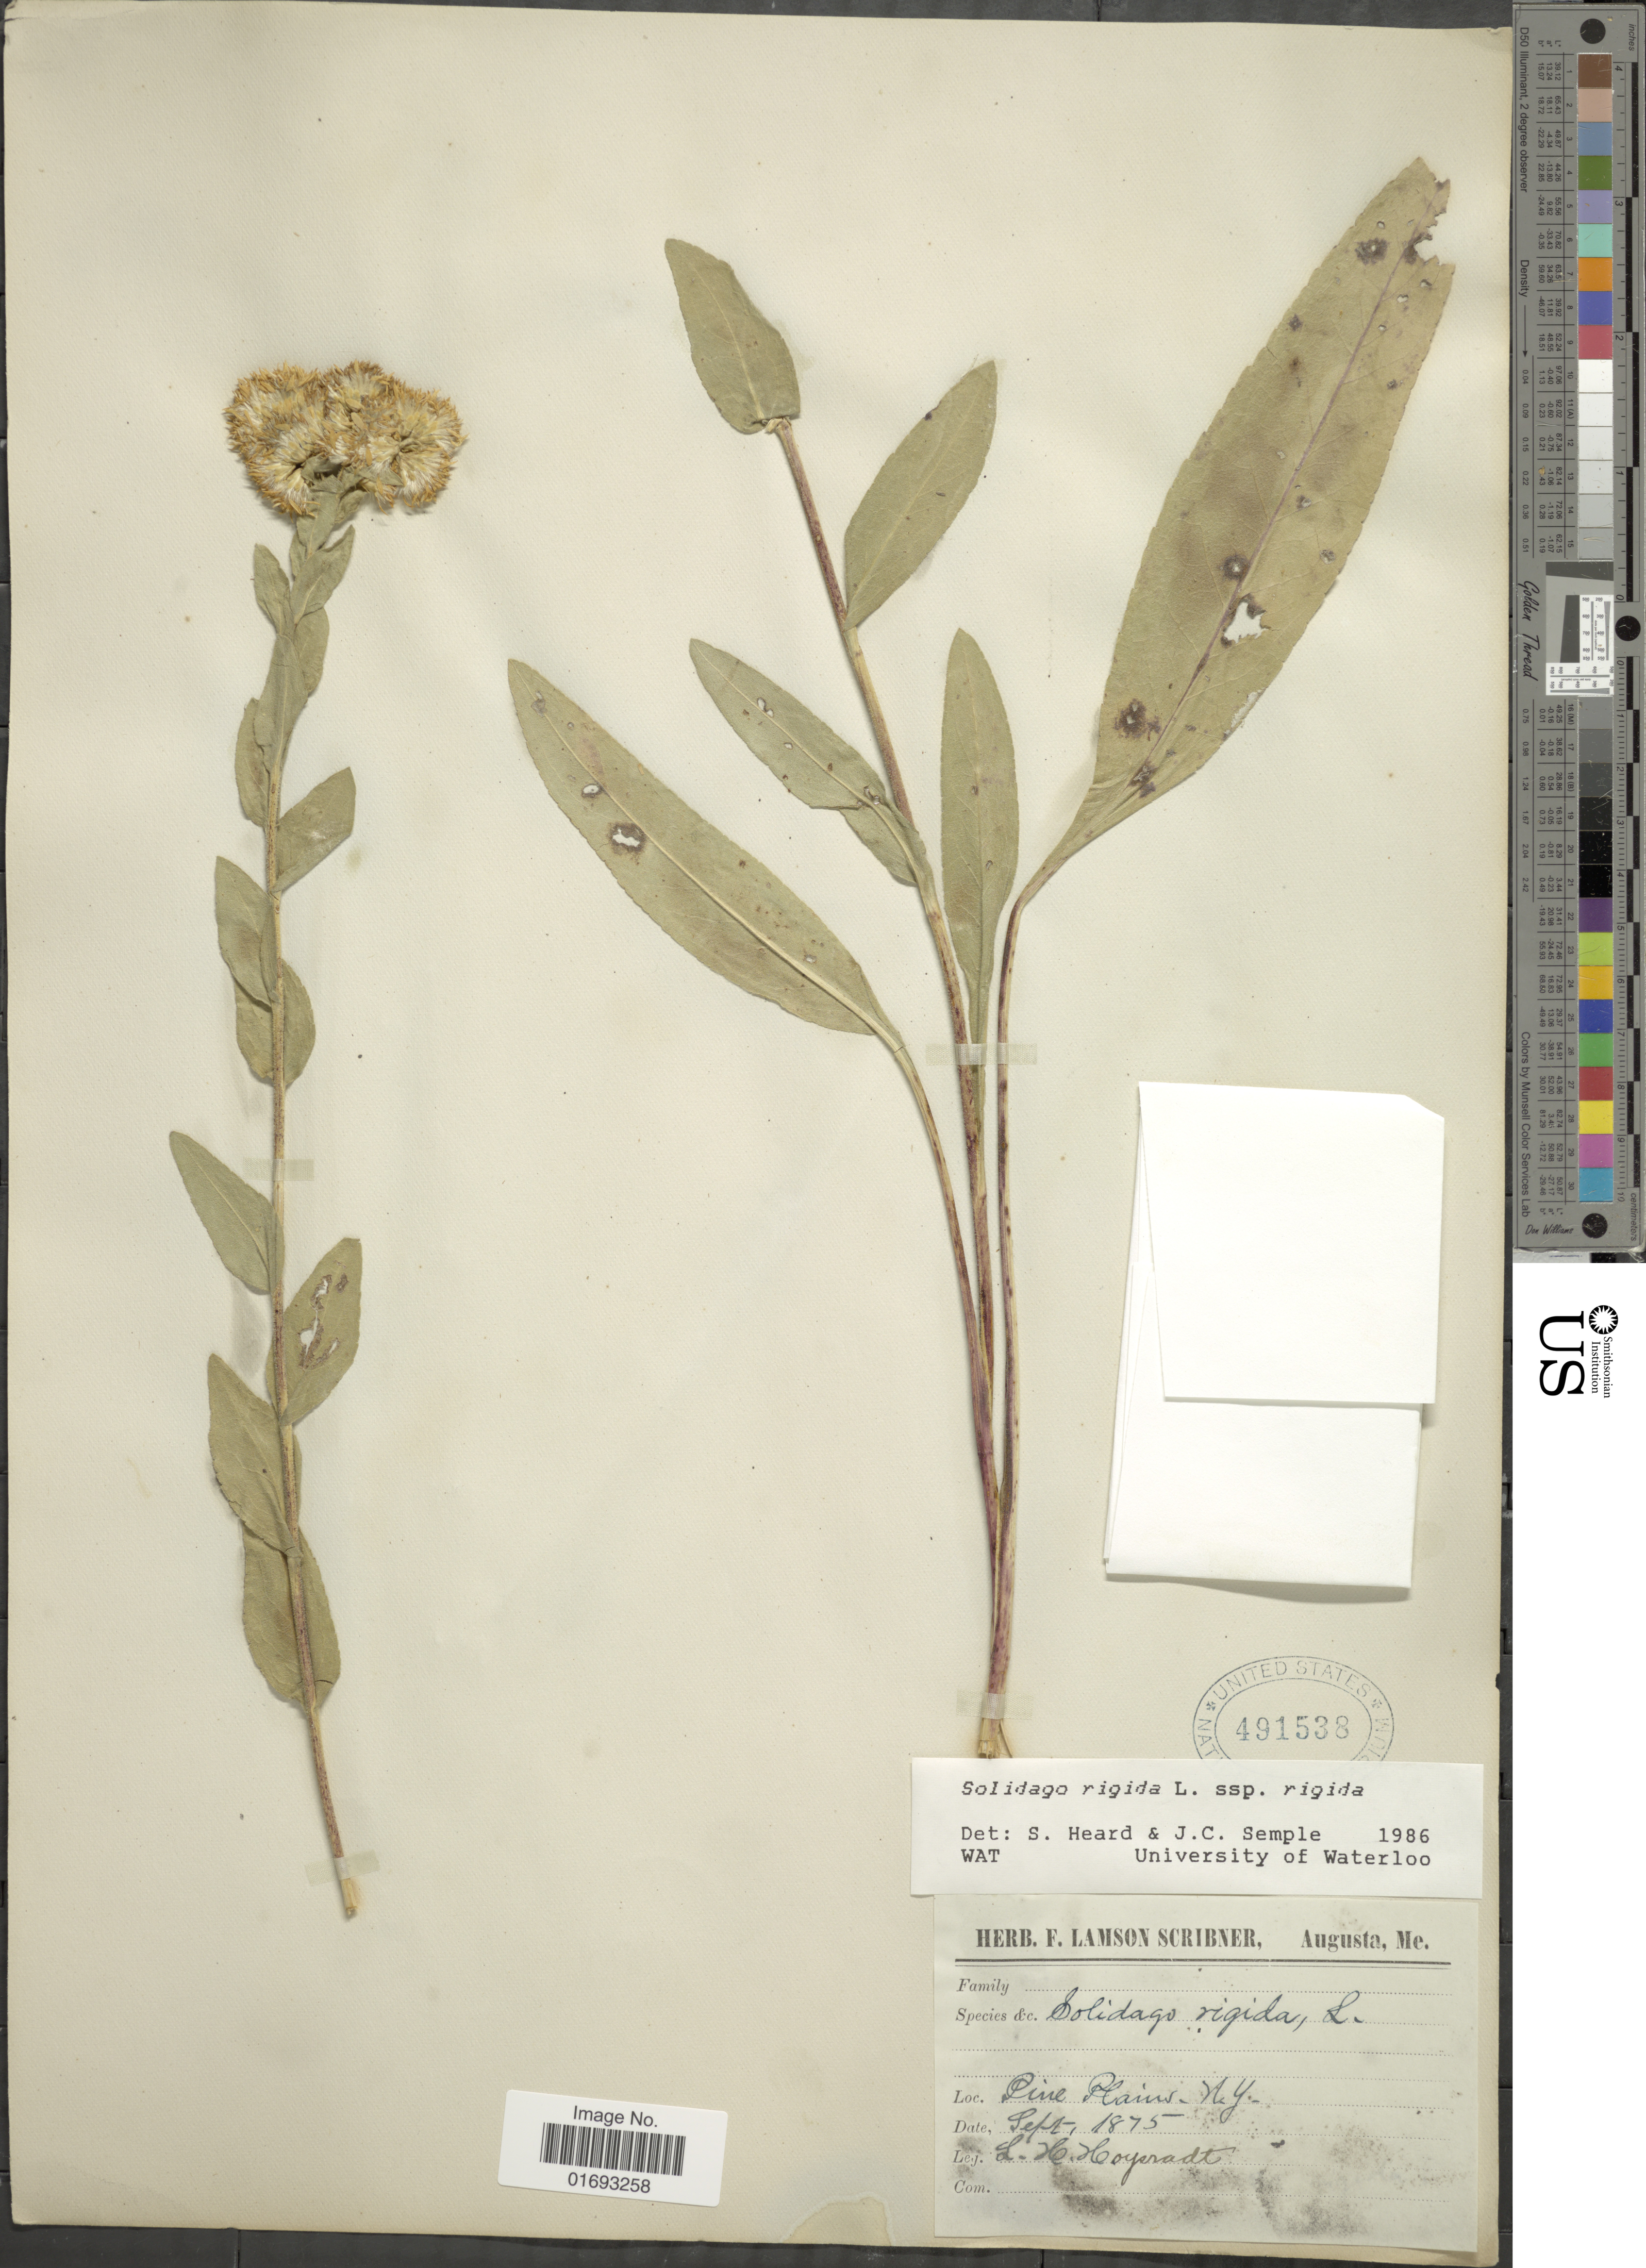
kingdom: Plantae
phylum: Tracheophyta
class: Magnoliopsida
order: Asterales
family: Asteraceae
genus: Oligoneuron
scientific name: Oligoneuron rigidum var. rigidum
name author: (L.) Small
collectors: L. Hoysradt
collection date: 1875-08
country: United States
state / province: New York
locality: Pine Plains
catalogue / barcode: US 491538